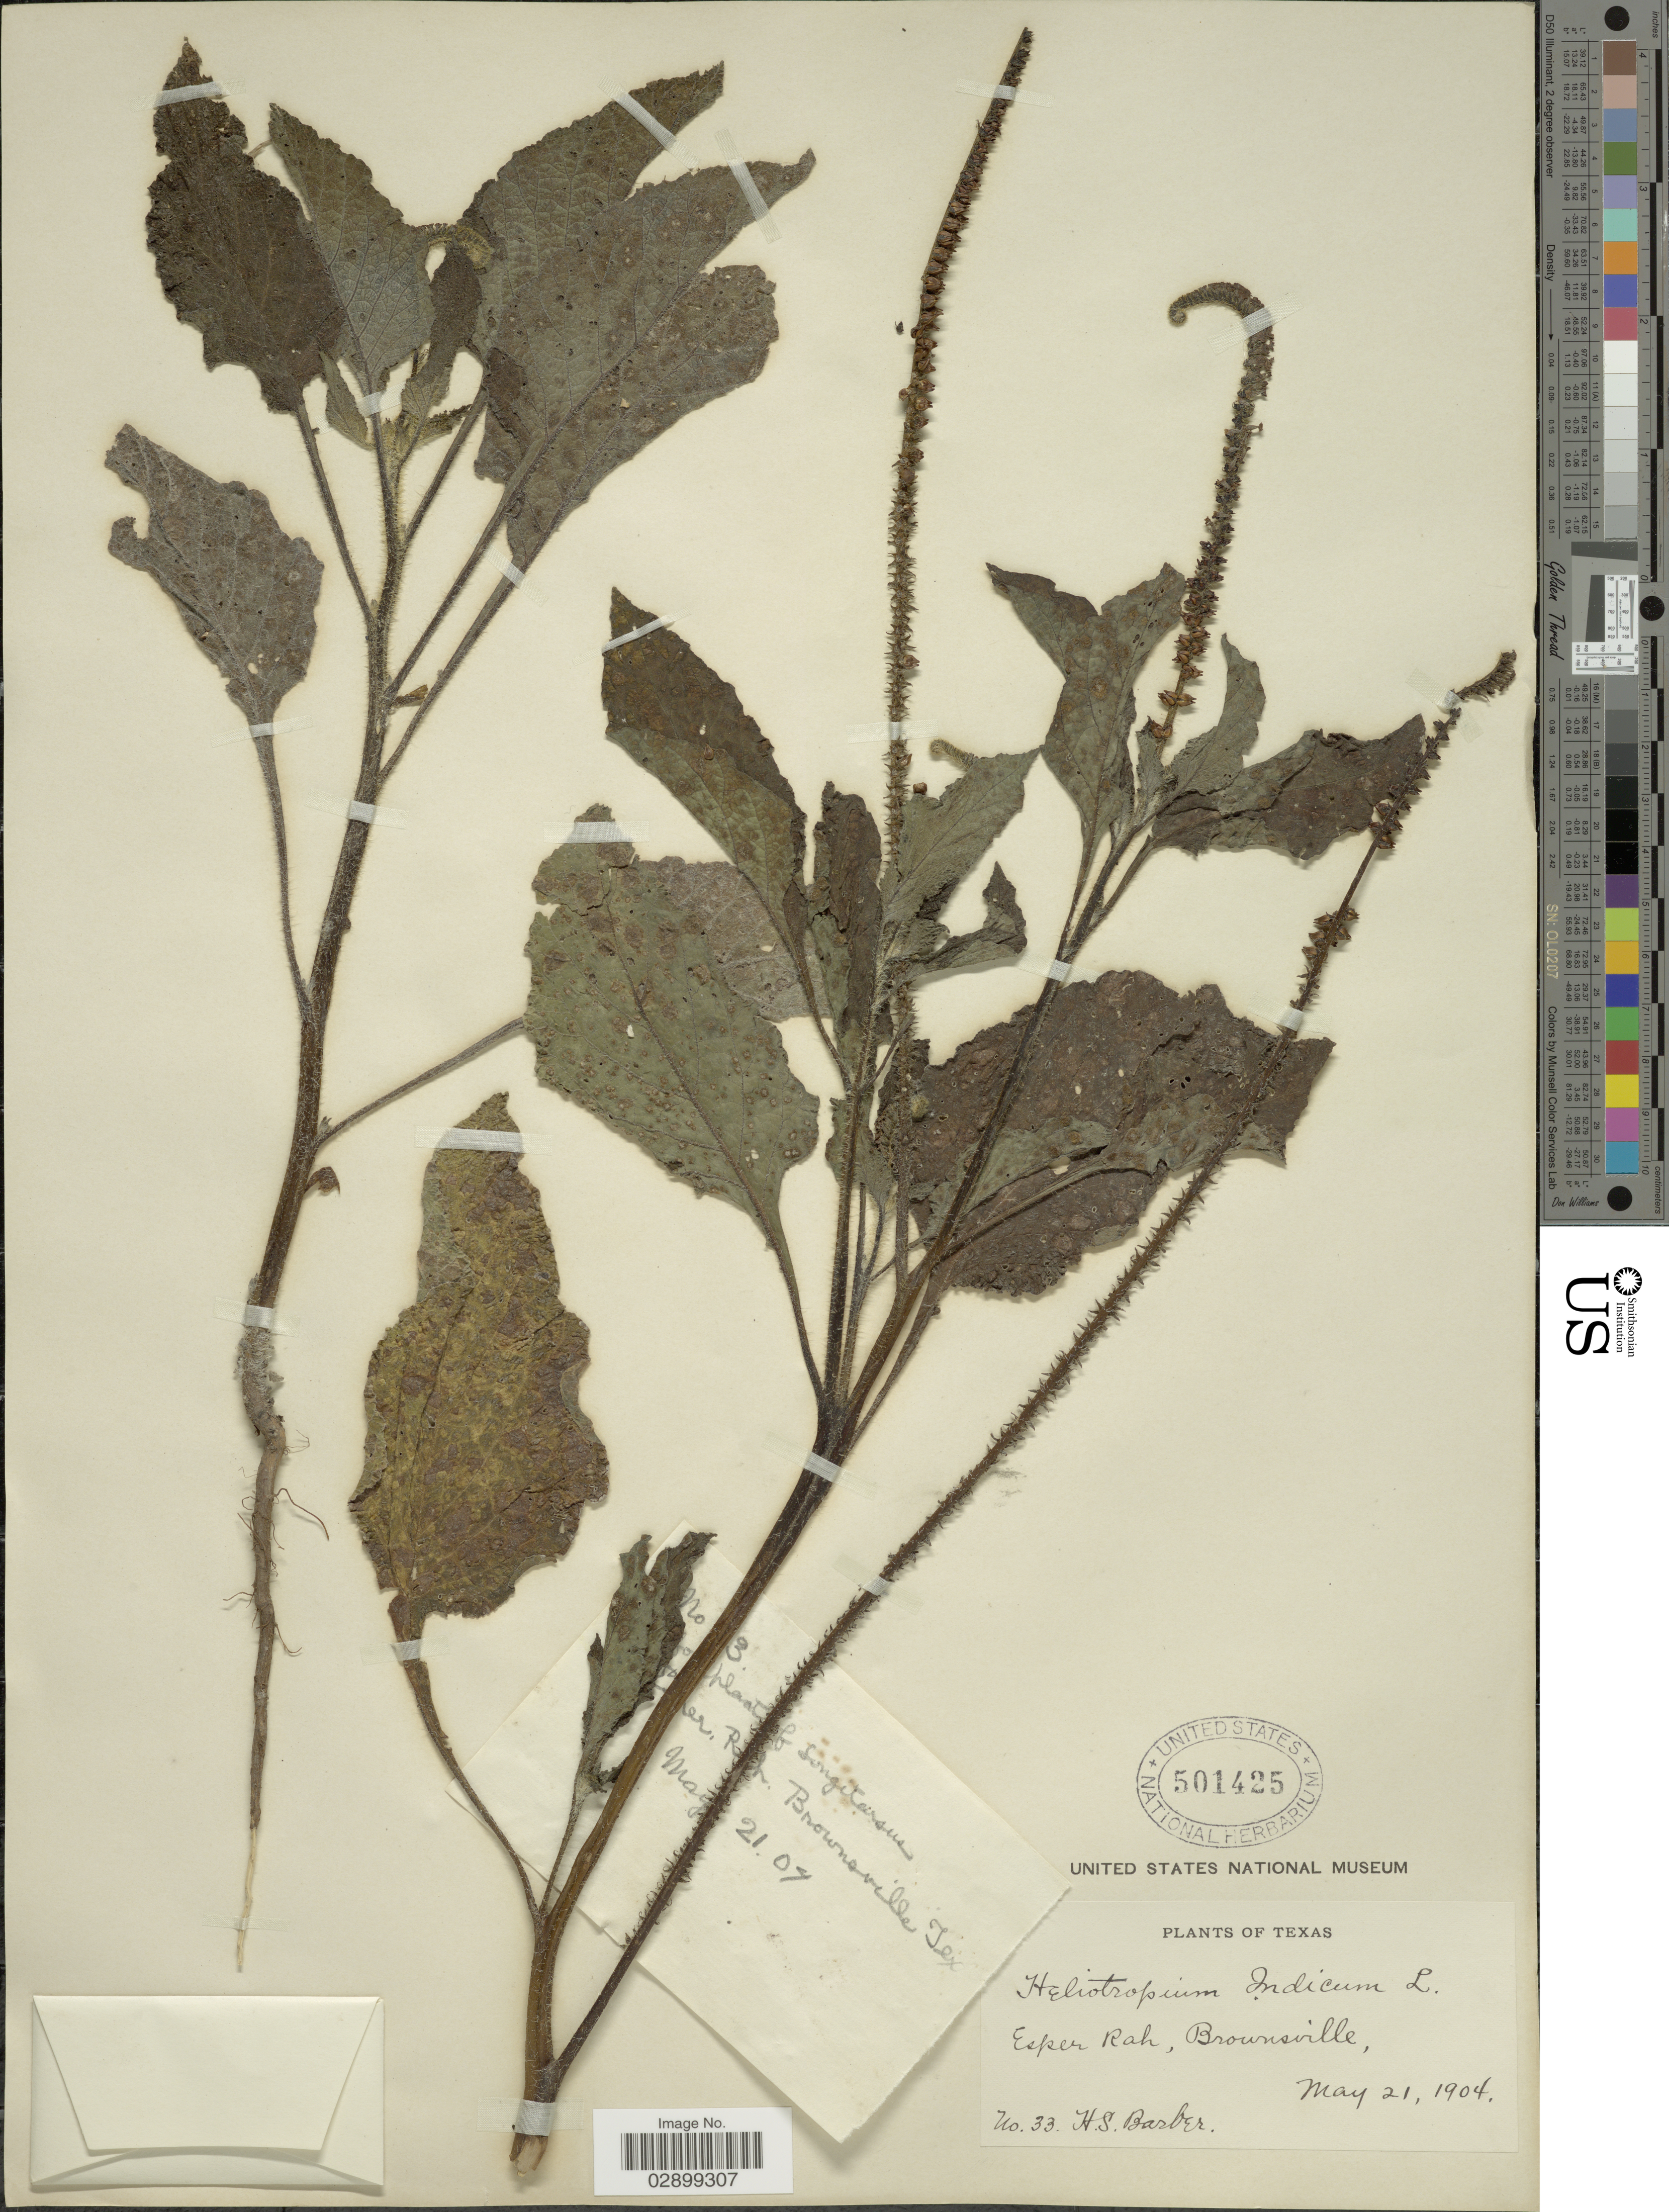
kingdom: Plantae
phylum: Tracheophyta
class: Magnoliopsida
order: Boraginales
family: Heliotropiaceae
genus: Heliotropium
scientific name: Heliotropium indicum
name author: L.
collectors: H. Barber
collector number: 33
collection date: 1904-05-21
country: United States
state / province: Texas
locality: Esper Rah, Brownsville.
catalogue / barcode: US 501425